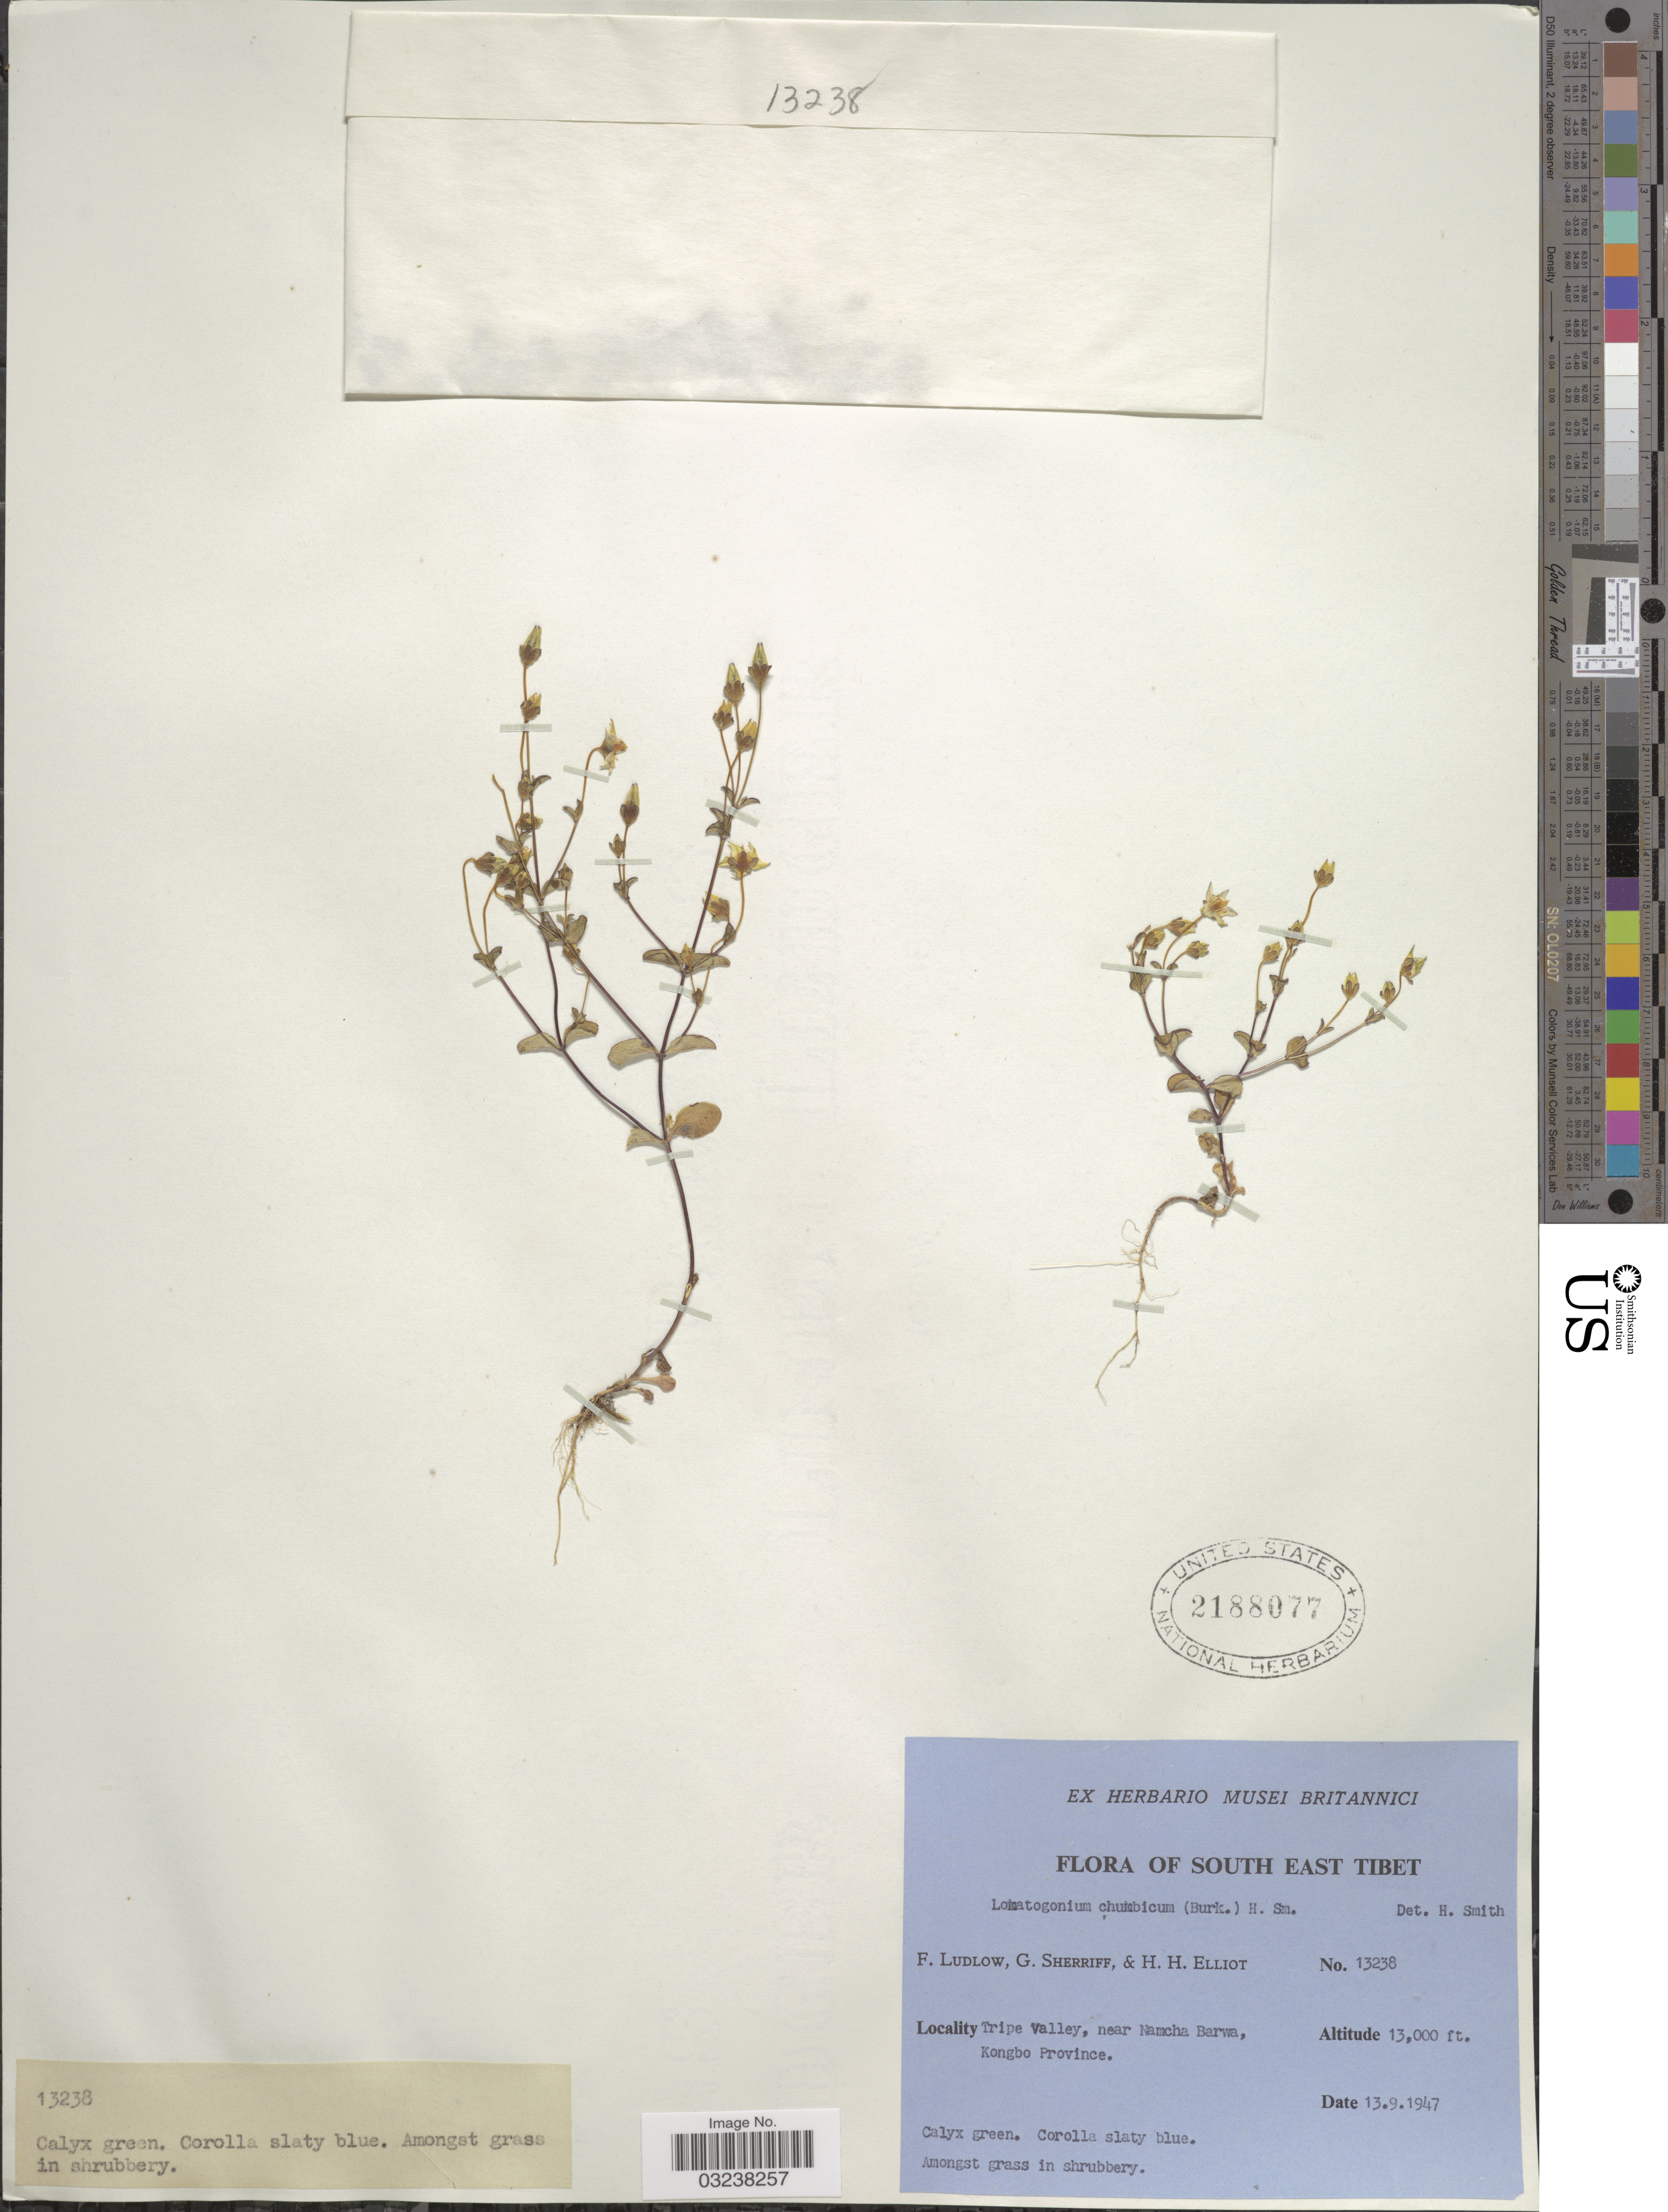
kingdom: Plantae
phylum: Tracheophyta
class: Magnoliopsida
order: Gentianales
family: Gentianaceae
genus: Lomatogonium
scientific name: Lomatogonium chumbicum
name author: (Burkill) Harry Sm.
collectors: F. Ludlow, G. Sherriff & H. H. Elliot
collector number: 13238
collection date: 1947-09-13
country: China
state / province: Xizang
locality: South East Tibet. Tripe Valley, near Namcha Barwa, Kongbo Province.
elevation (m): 3962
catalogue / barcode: US 2188077